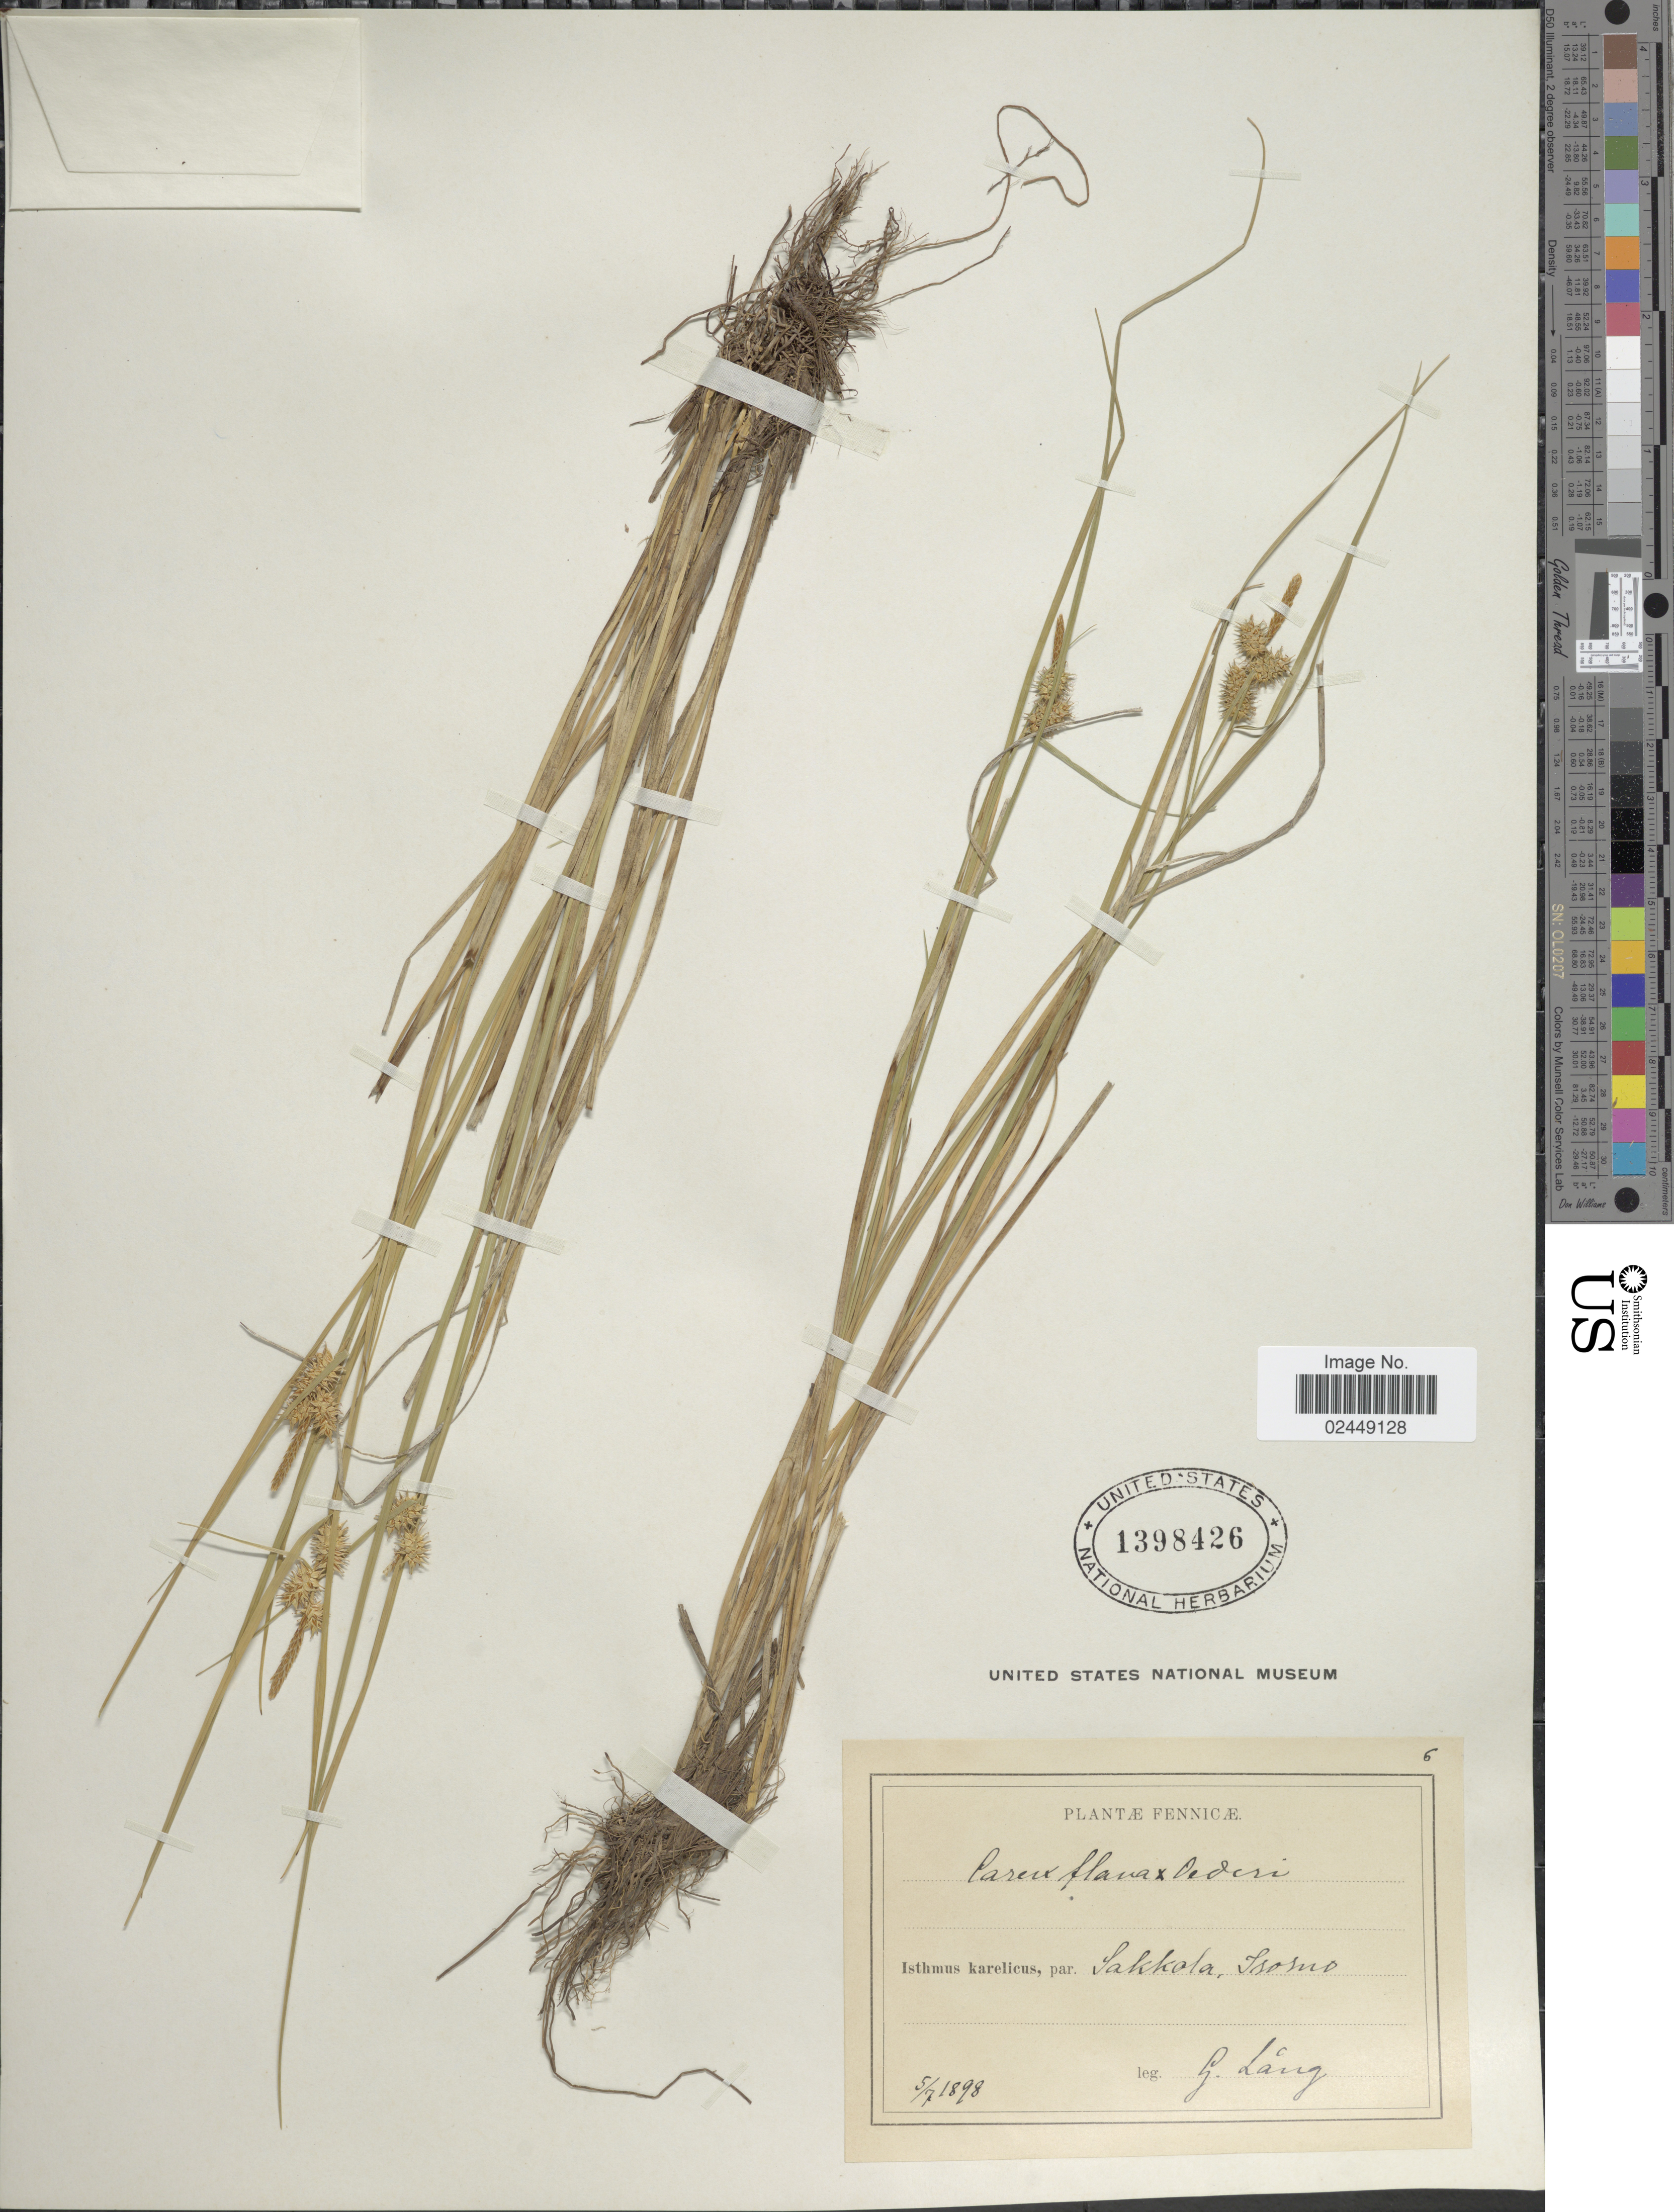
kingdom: Plantae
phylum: Tracheophyta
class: Liliopsida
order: Poales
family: Cyperaceae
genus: Carex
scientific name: Carex flava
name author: L.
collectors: G. Lang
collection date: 1898-07-05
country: Finland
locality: Fennicæ, Isthmus karelicus, par Sakkola, Isosmo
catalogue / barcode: US 1398426